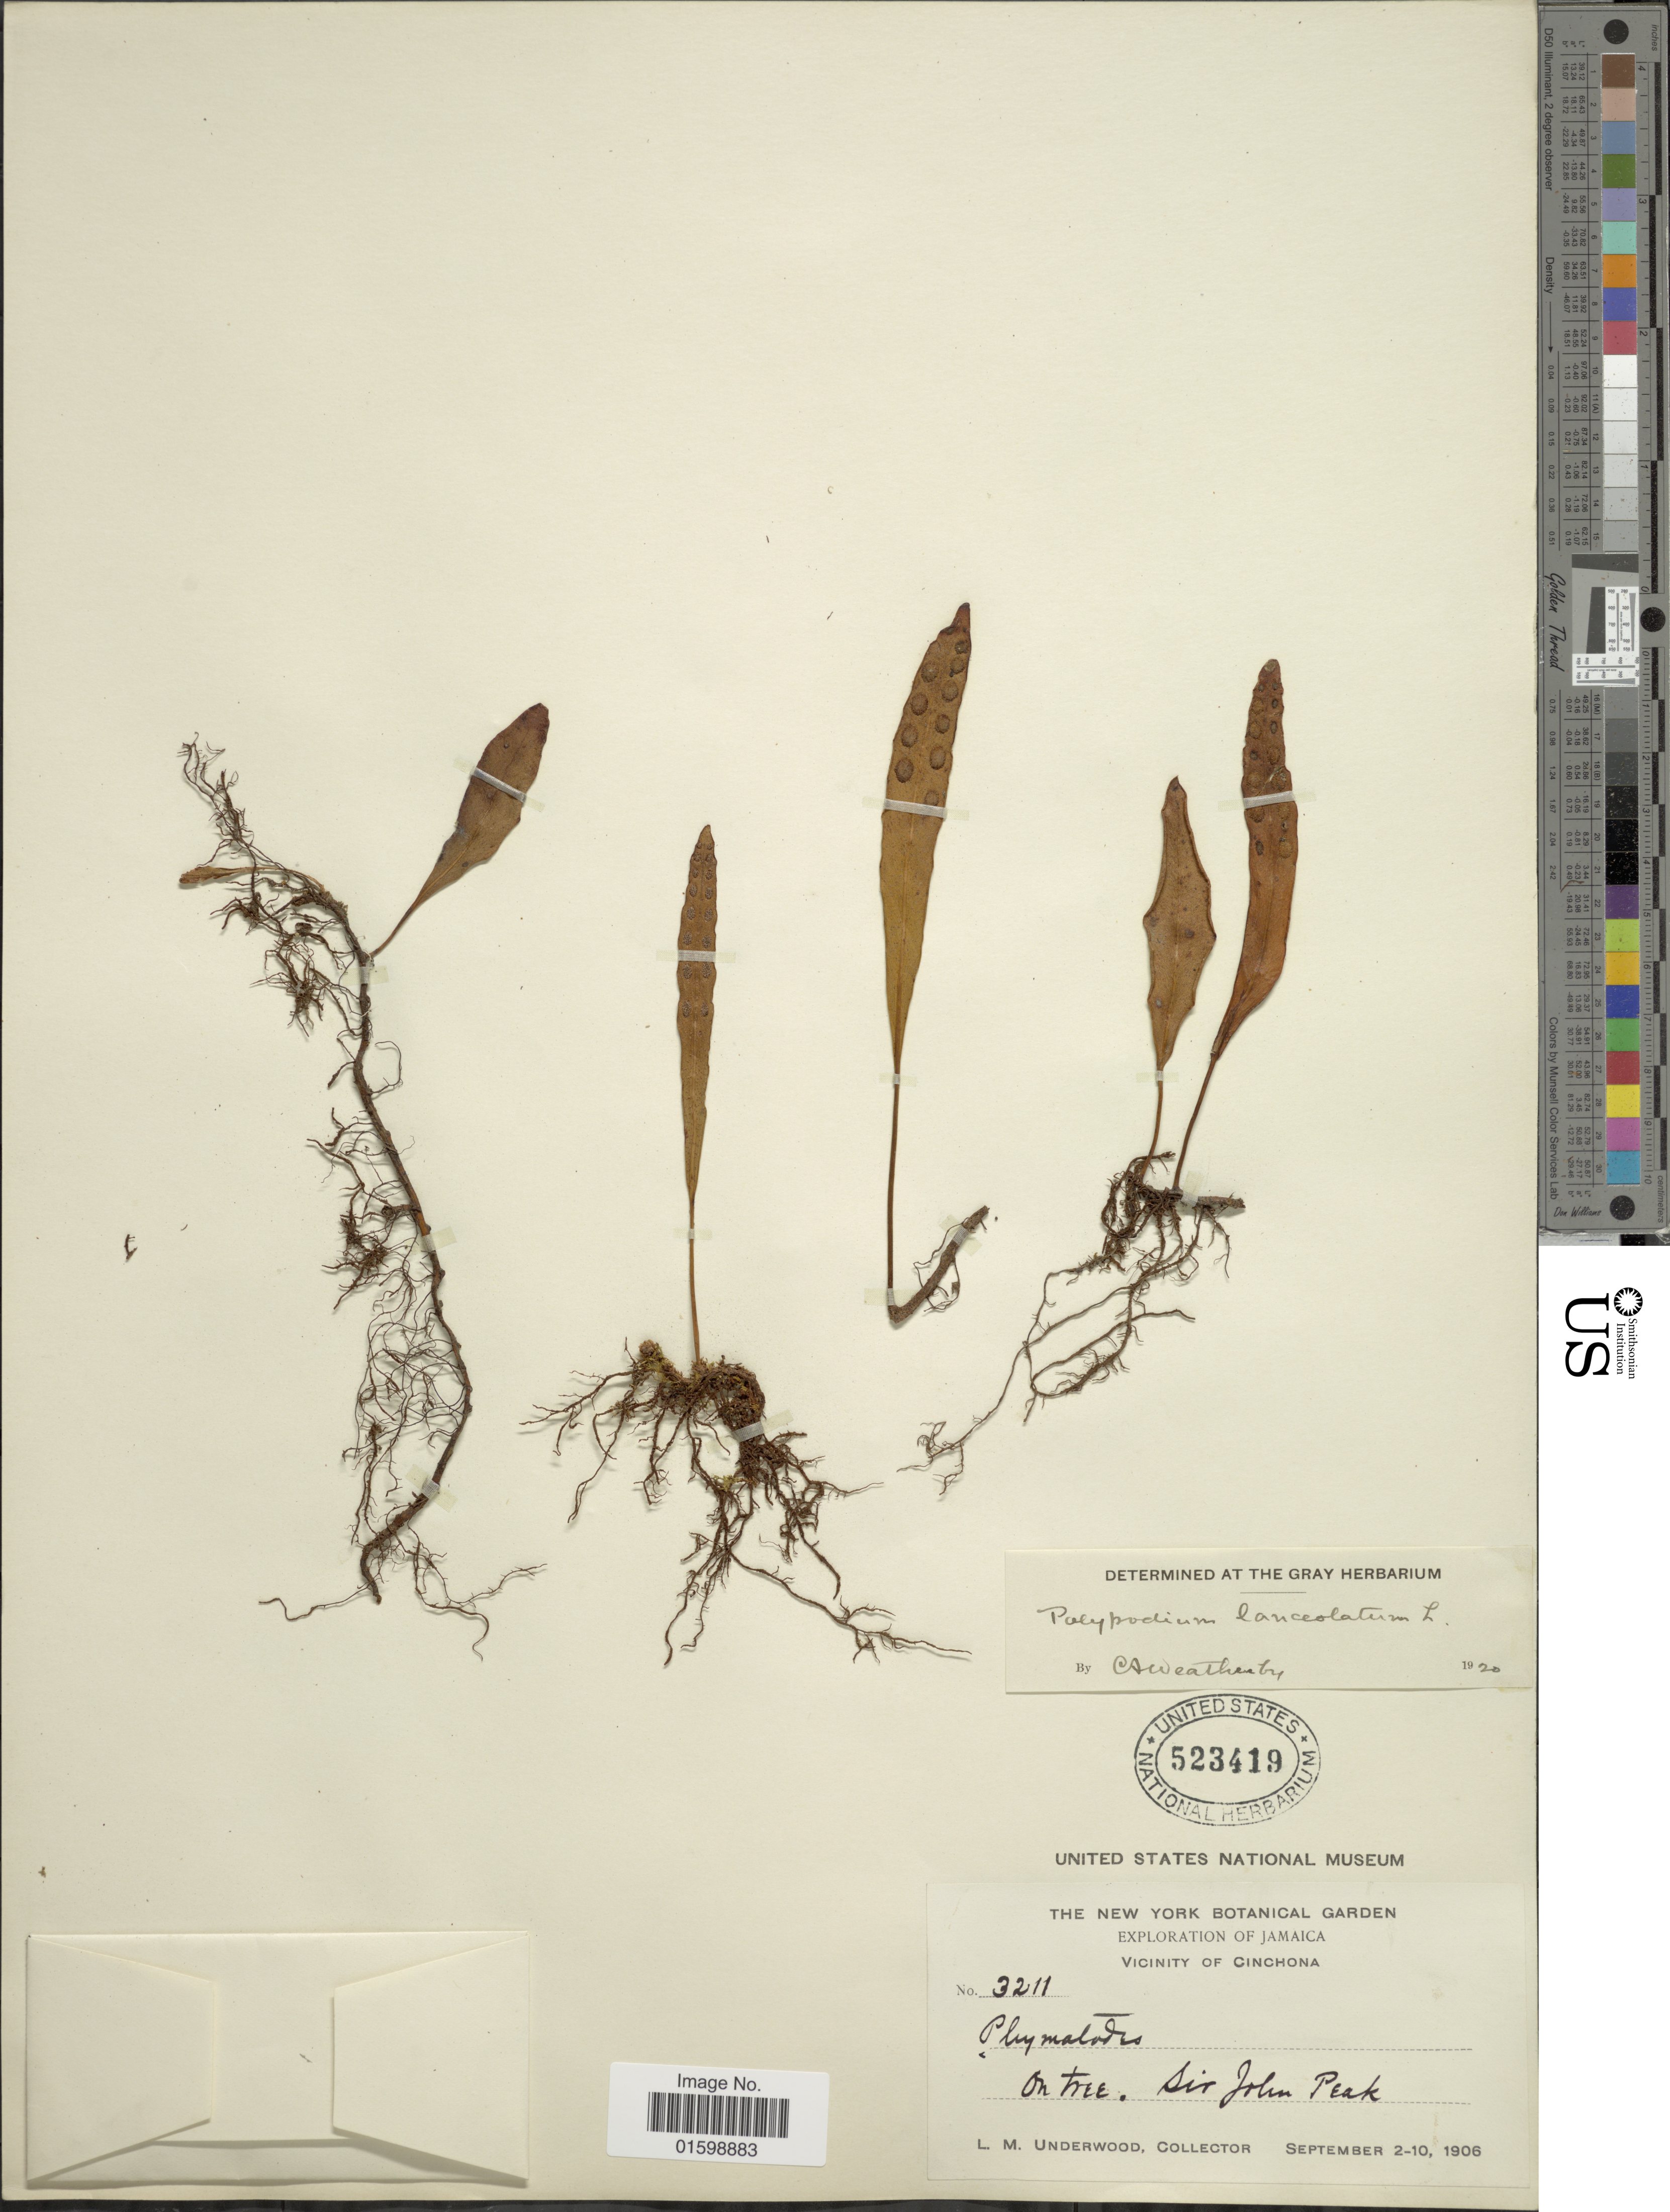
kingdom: Plantae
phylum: Tracheophyta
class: Polypodiopsida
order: Polypodiales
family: Polypodiaceae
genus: Pleopeltis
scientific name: Pleopeltis marginata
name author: A.R. Sm. & Tejero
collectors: L. M. Underwood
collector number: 3211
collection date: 1906-09-02/1906-09-10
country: Jamaica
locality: Vicinity of Cinchona, on tree, Sir John Peak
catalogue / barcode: US 523419